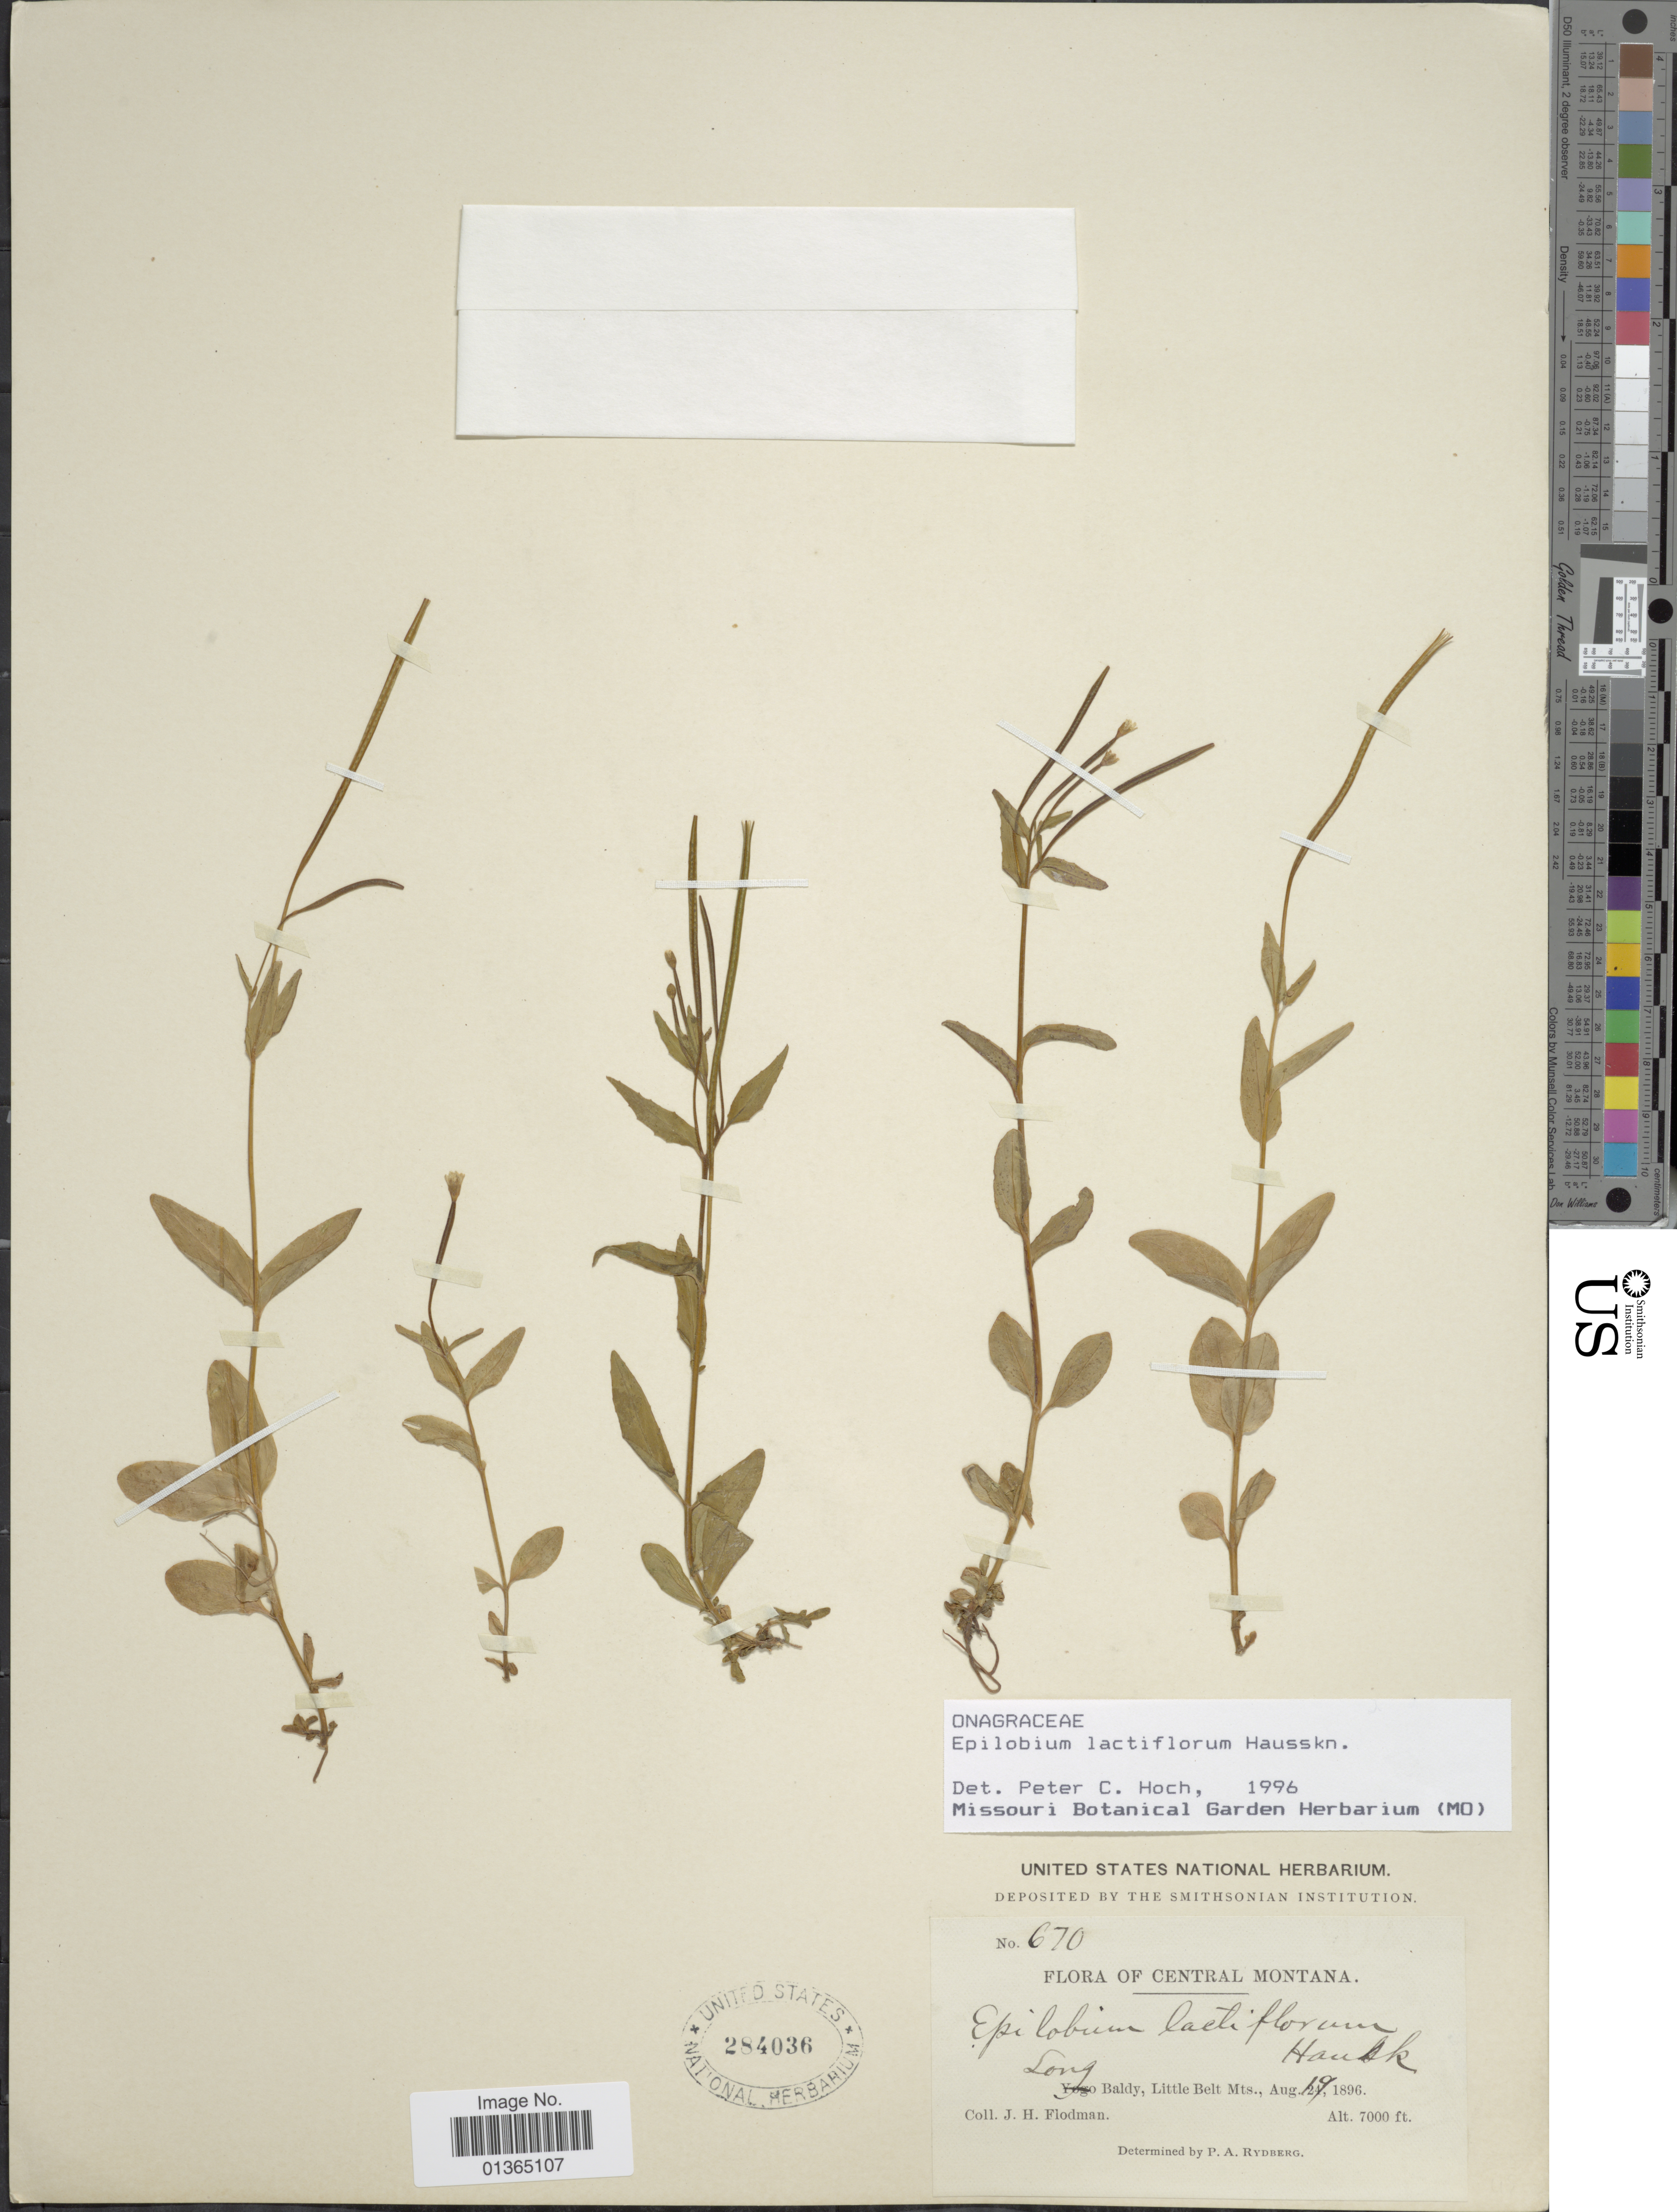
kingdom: Plantae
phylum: Tracheophyta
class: Magnoliopsida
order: Myrtales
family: Onagraceae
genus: Epilobium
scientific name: Epilobium lactiflorum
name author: Hausskn.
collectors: J. Flodman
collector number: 670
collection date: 1896-08-19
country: United States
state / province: Montana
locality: Central Montana. Long Baldy, Little Belt Mts.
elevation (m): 2134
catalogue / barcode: US 284036